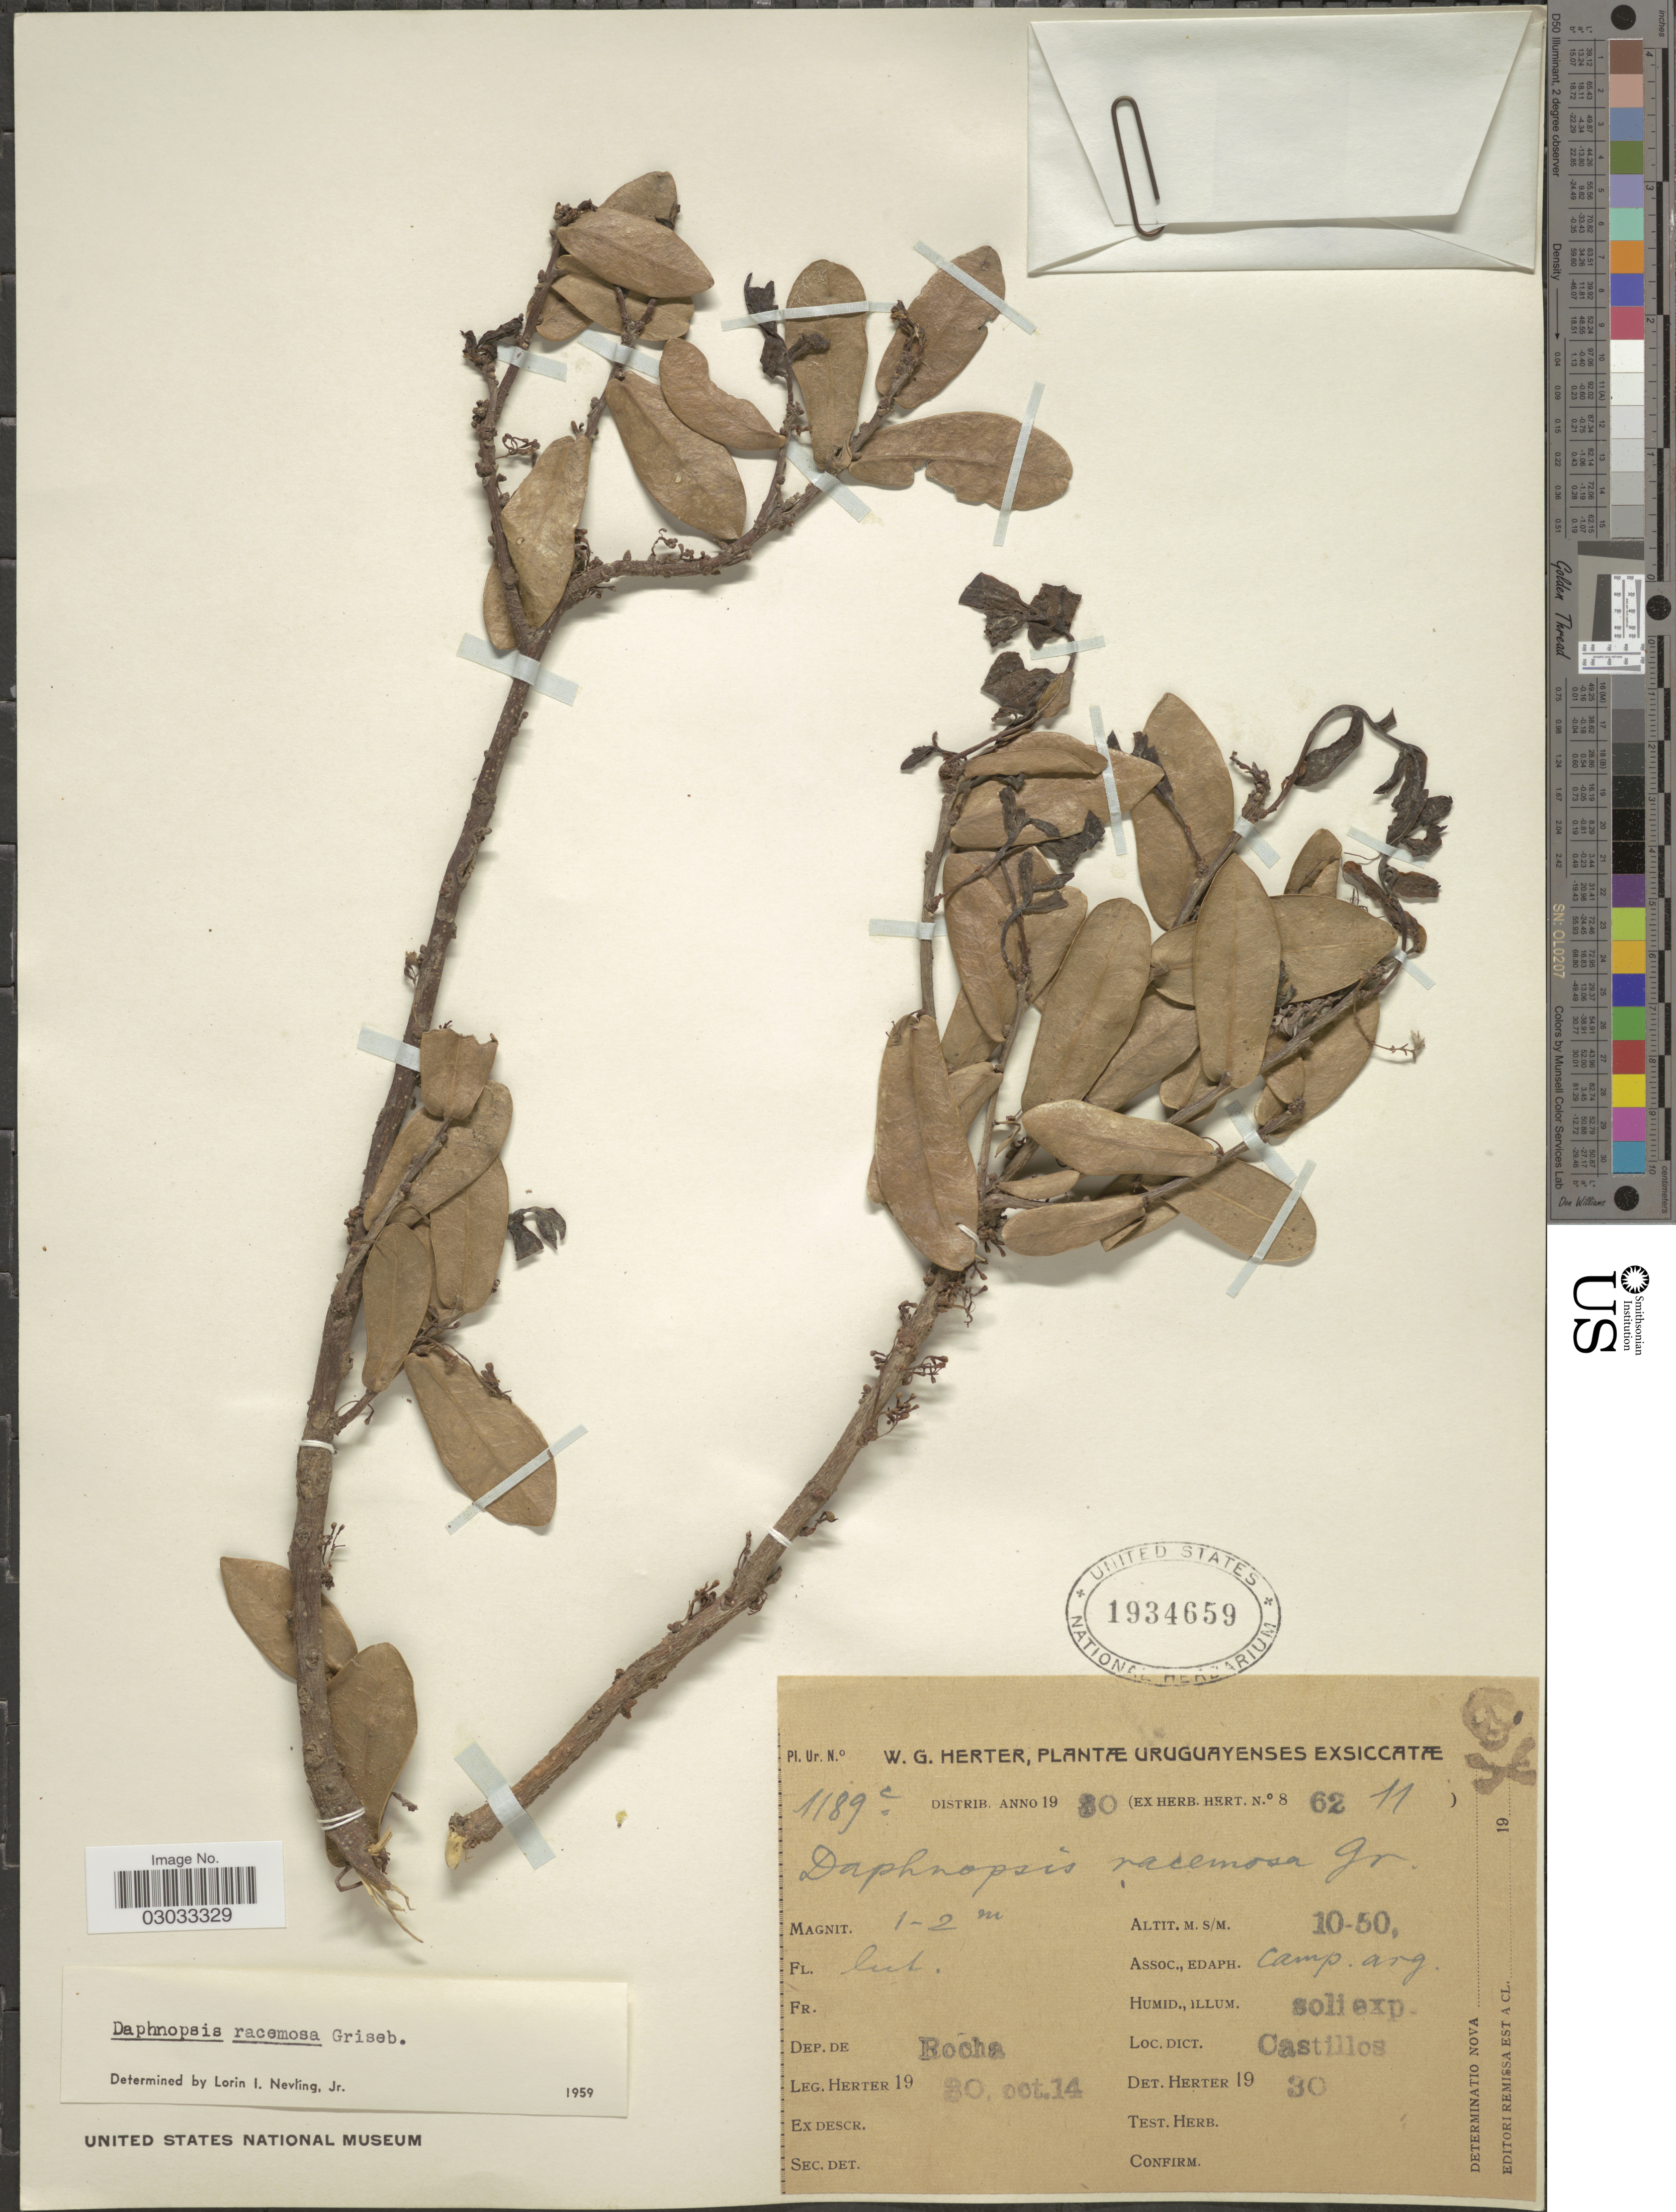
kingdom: Plantae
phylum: Tracheophyta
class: Magnoliopsida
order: Malvales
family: Thymelaeaceae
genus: Daphnopsis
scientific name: Daphnopsis racemosa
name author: Griseb.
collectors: W. G. Herter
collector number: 1189c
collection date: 1930-10-14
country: Uruguay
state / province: Rocha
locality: Dep. de Rocha, Castillos.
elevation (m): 10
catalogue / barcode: US 1934659